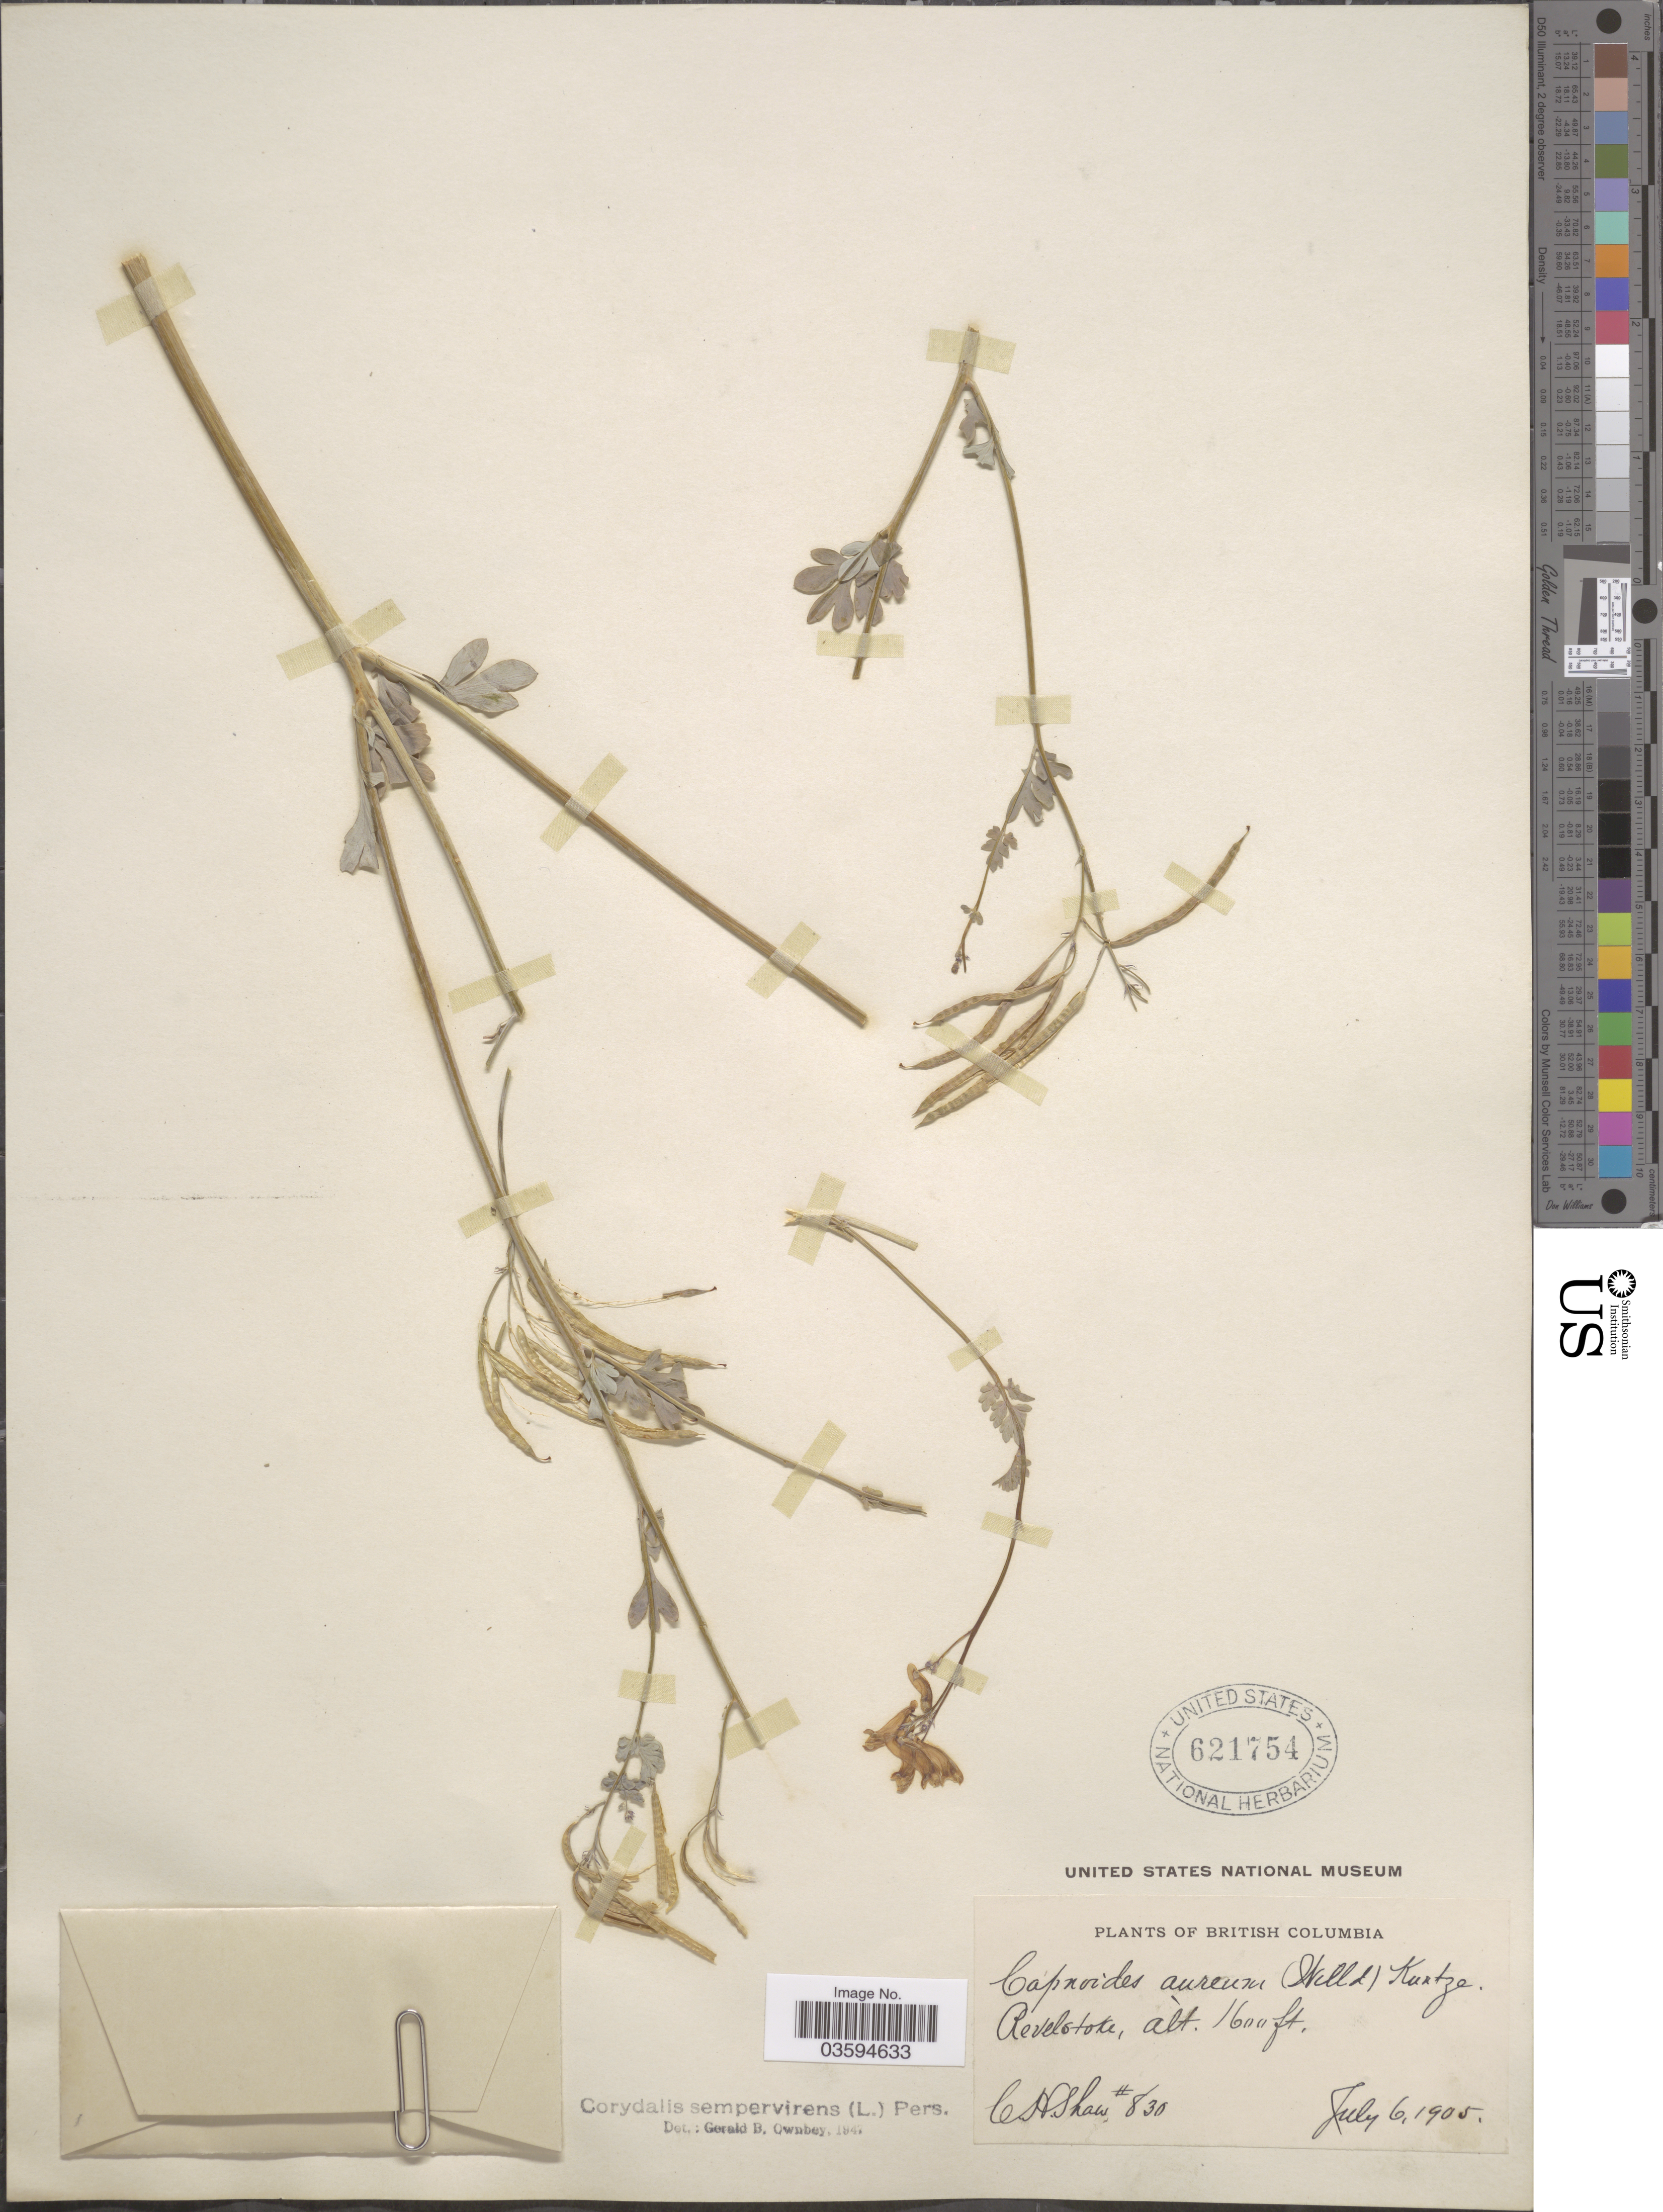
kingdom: Plantae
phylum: Tracheophyta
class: Magnoliopsida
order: Ranunculales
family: Papaveraceae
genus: Capnoides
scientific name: Capnoides sempervirens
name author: (L.) Borkh.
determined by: Strong, M. T., (US), Smithsonian Institution - National Museum of Natural History (UNITED STATES)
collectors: C. H. Shaw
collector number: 830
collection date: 1905-07-06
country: Canada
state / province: British Columbia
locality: Revelstoke.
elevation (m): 488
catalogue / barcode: US 621754